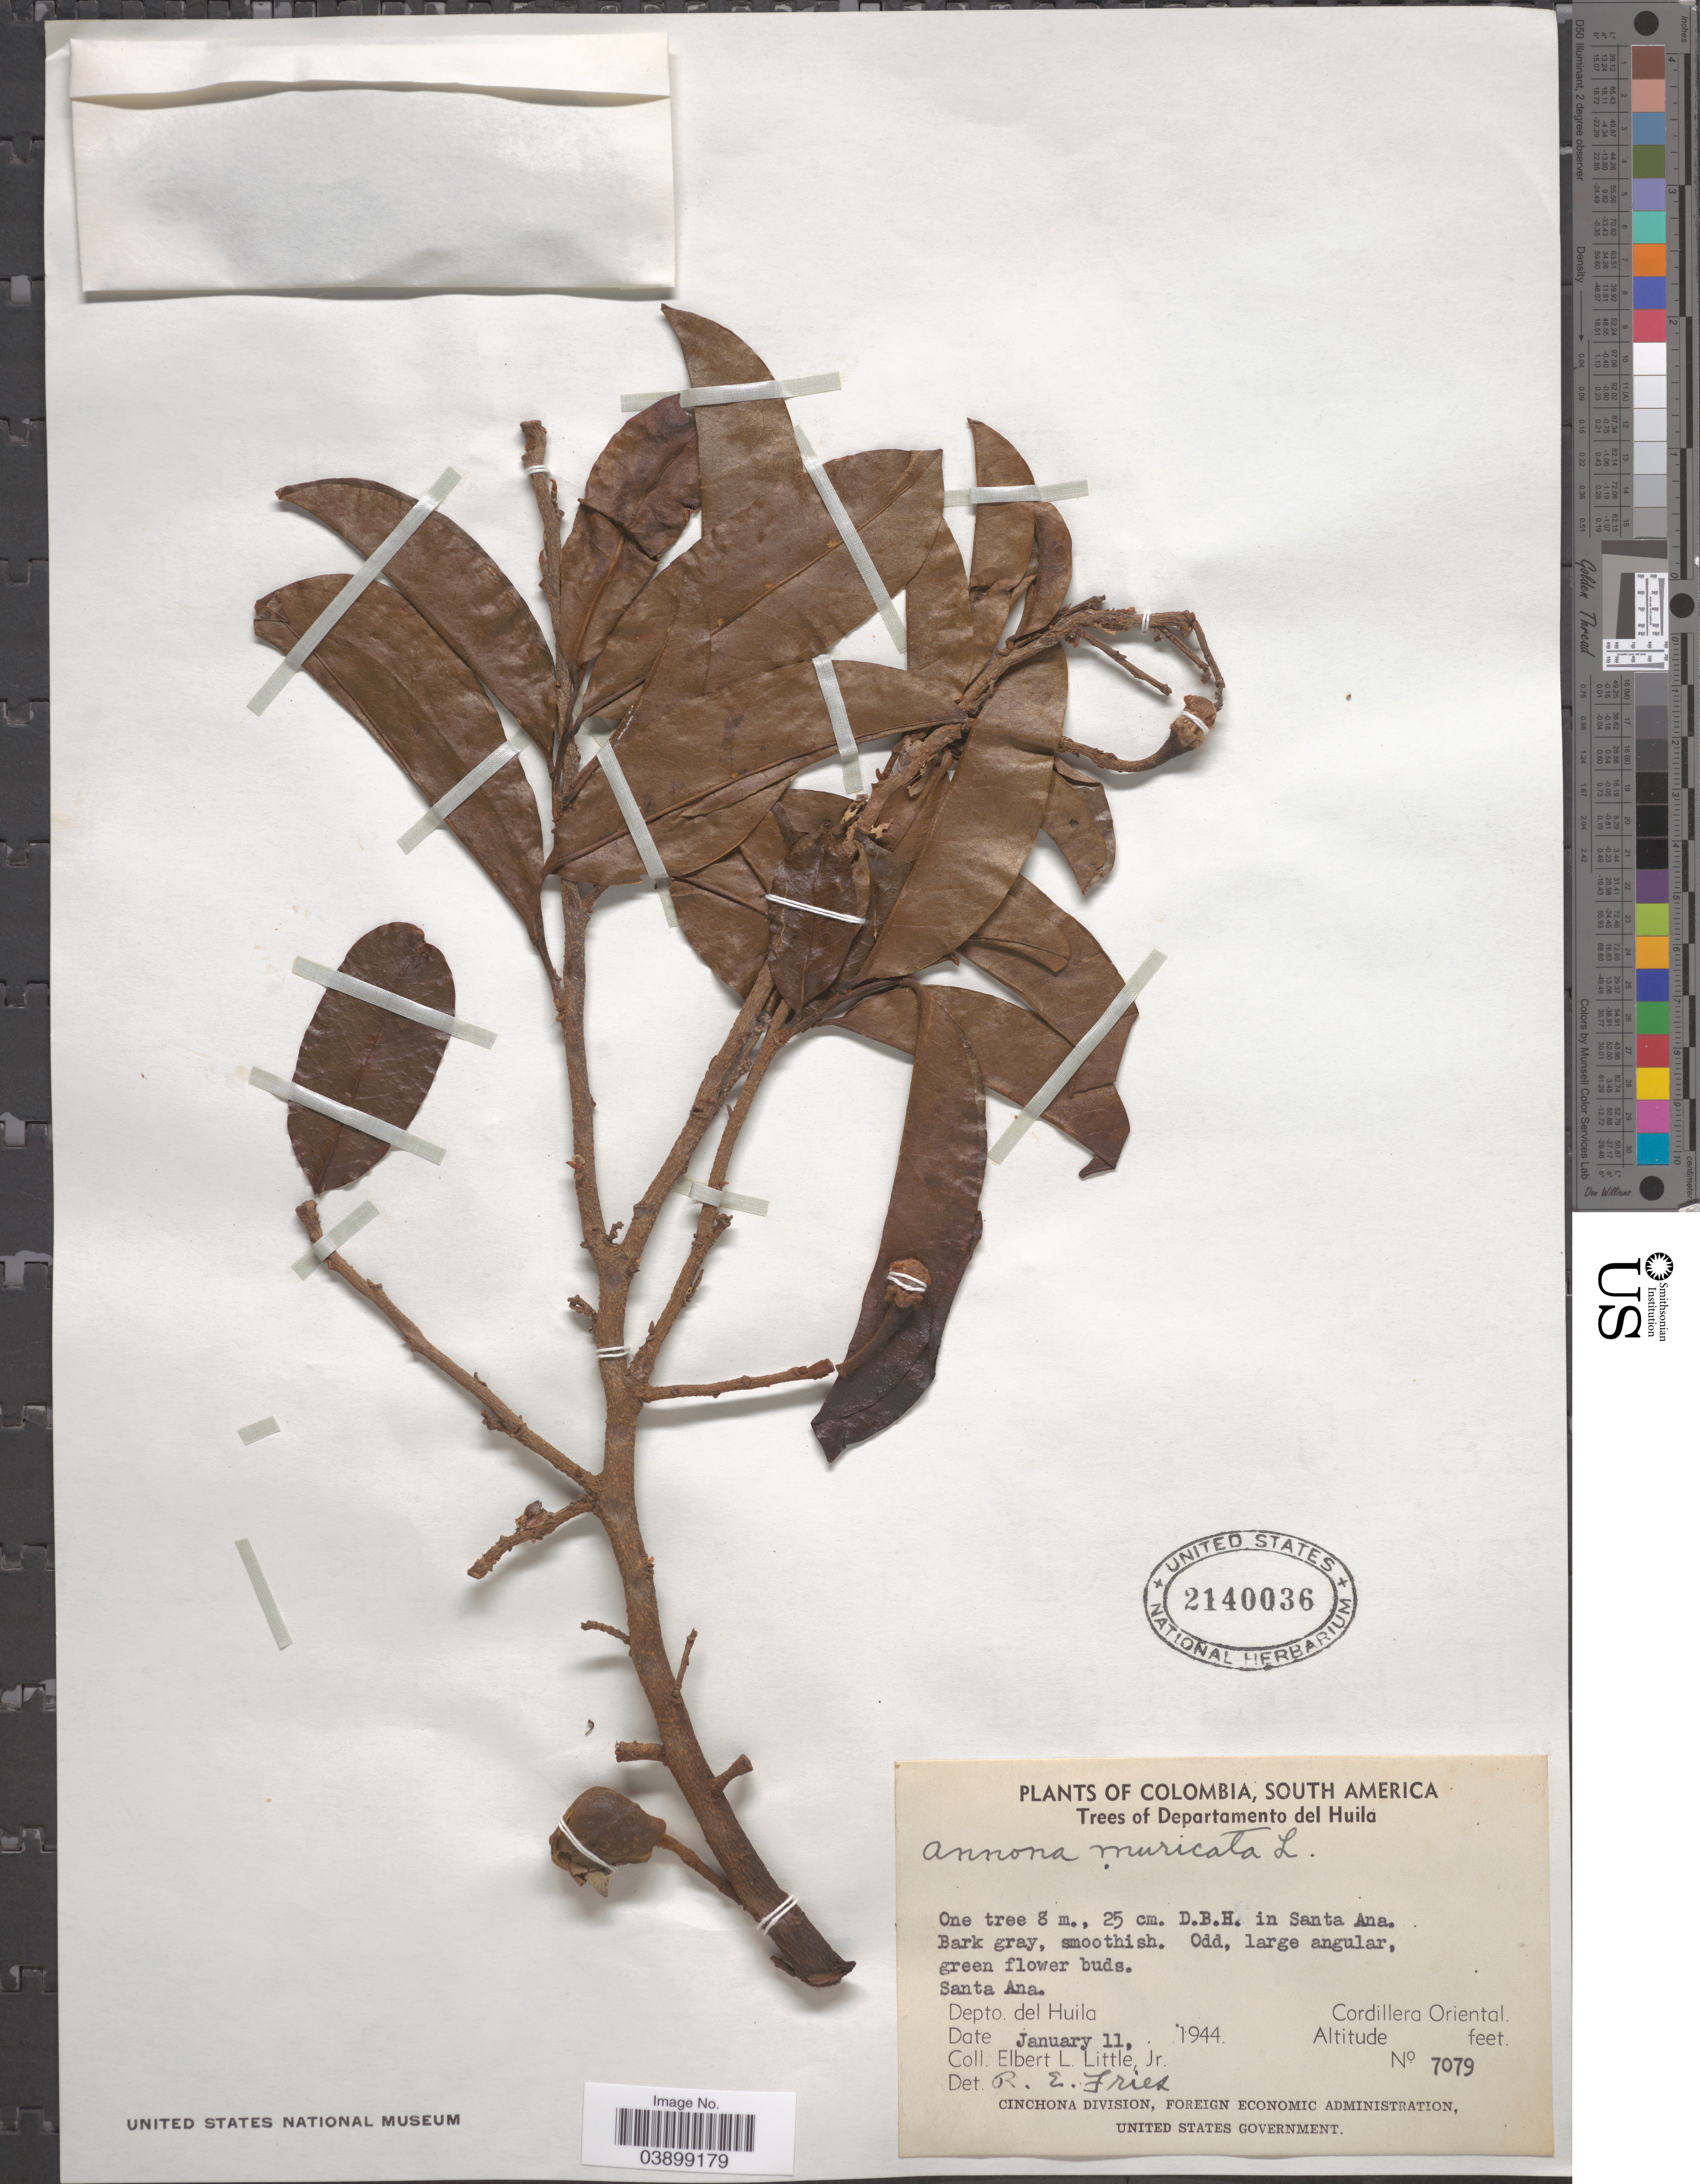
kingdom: Plantae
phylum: Tracheophyta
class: Magnoliopsida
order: Magnoliales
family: Annonaceae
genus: Annona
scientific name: Annona muricata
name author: L.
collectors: E. L. Little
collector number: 7079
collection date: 1944-01-11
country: Colombia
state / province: Huila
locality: Departamento del Huila. Santa Ana. Cordillera Oriental.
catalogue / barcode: US 2140036